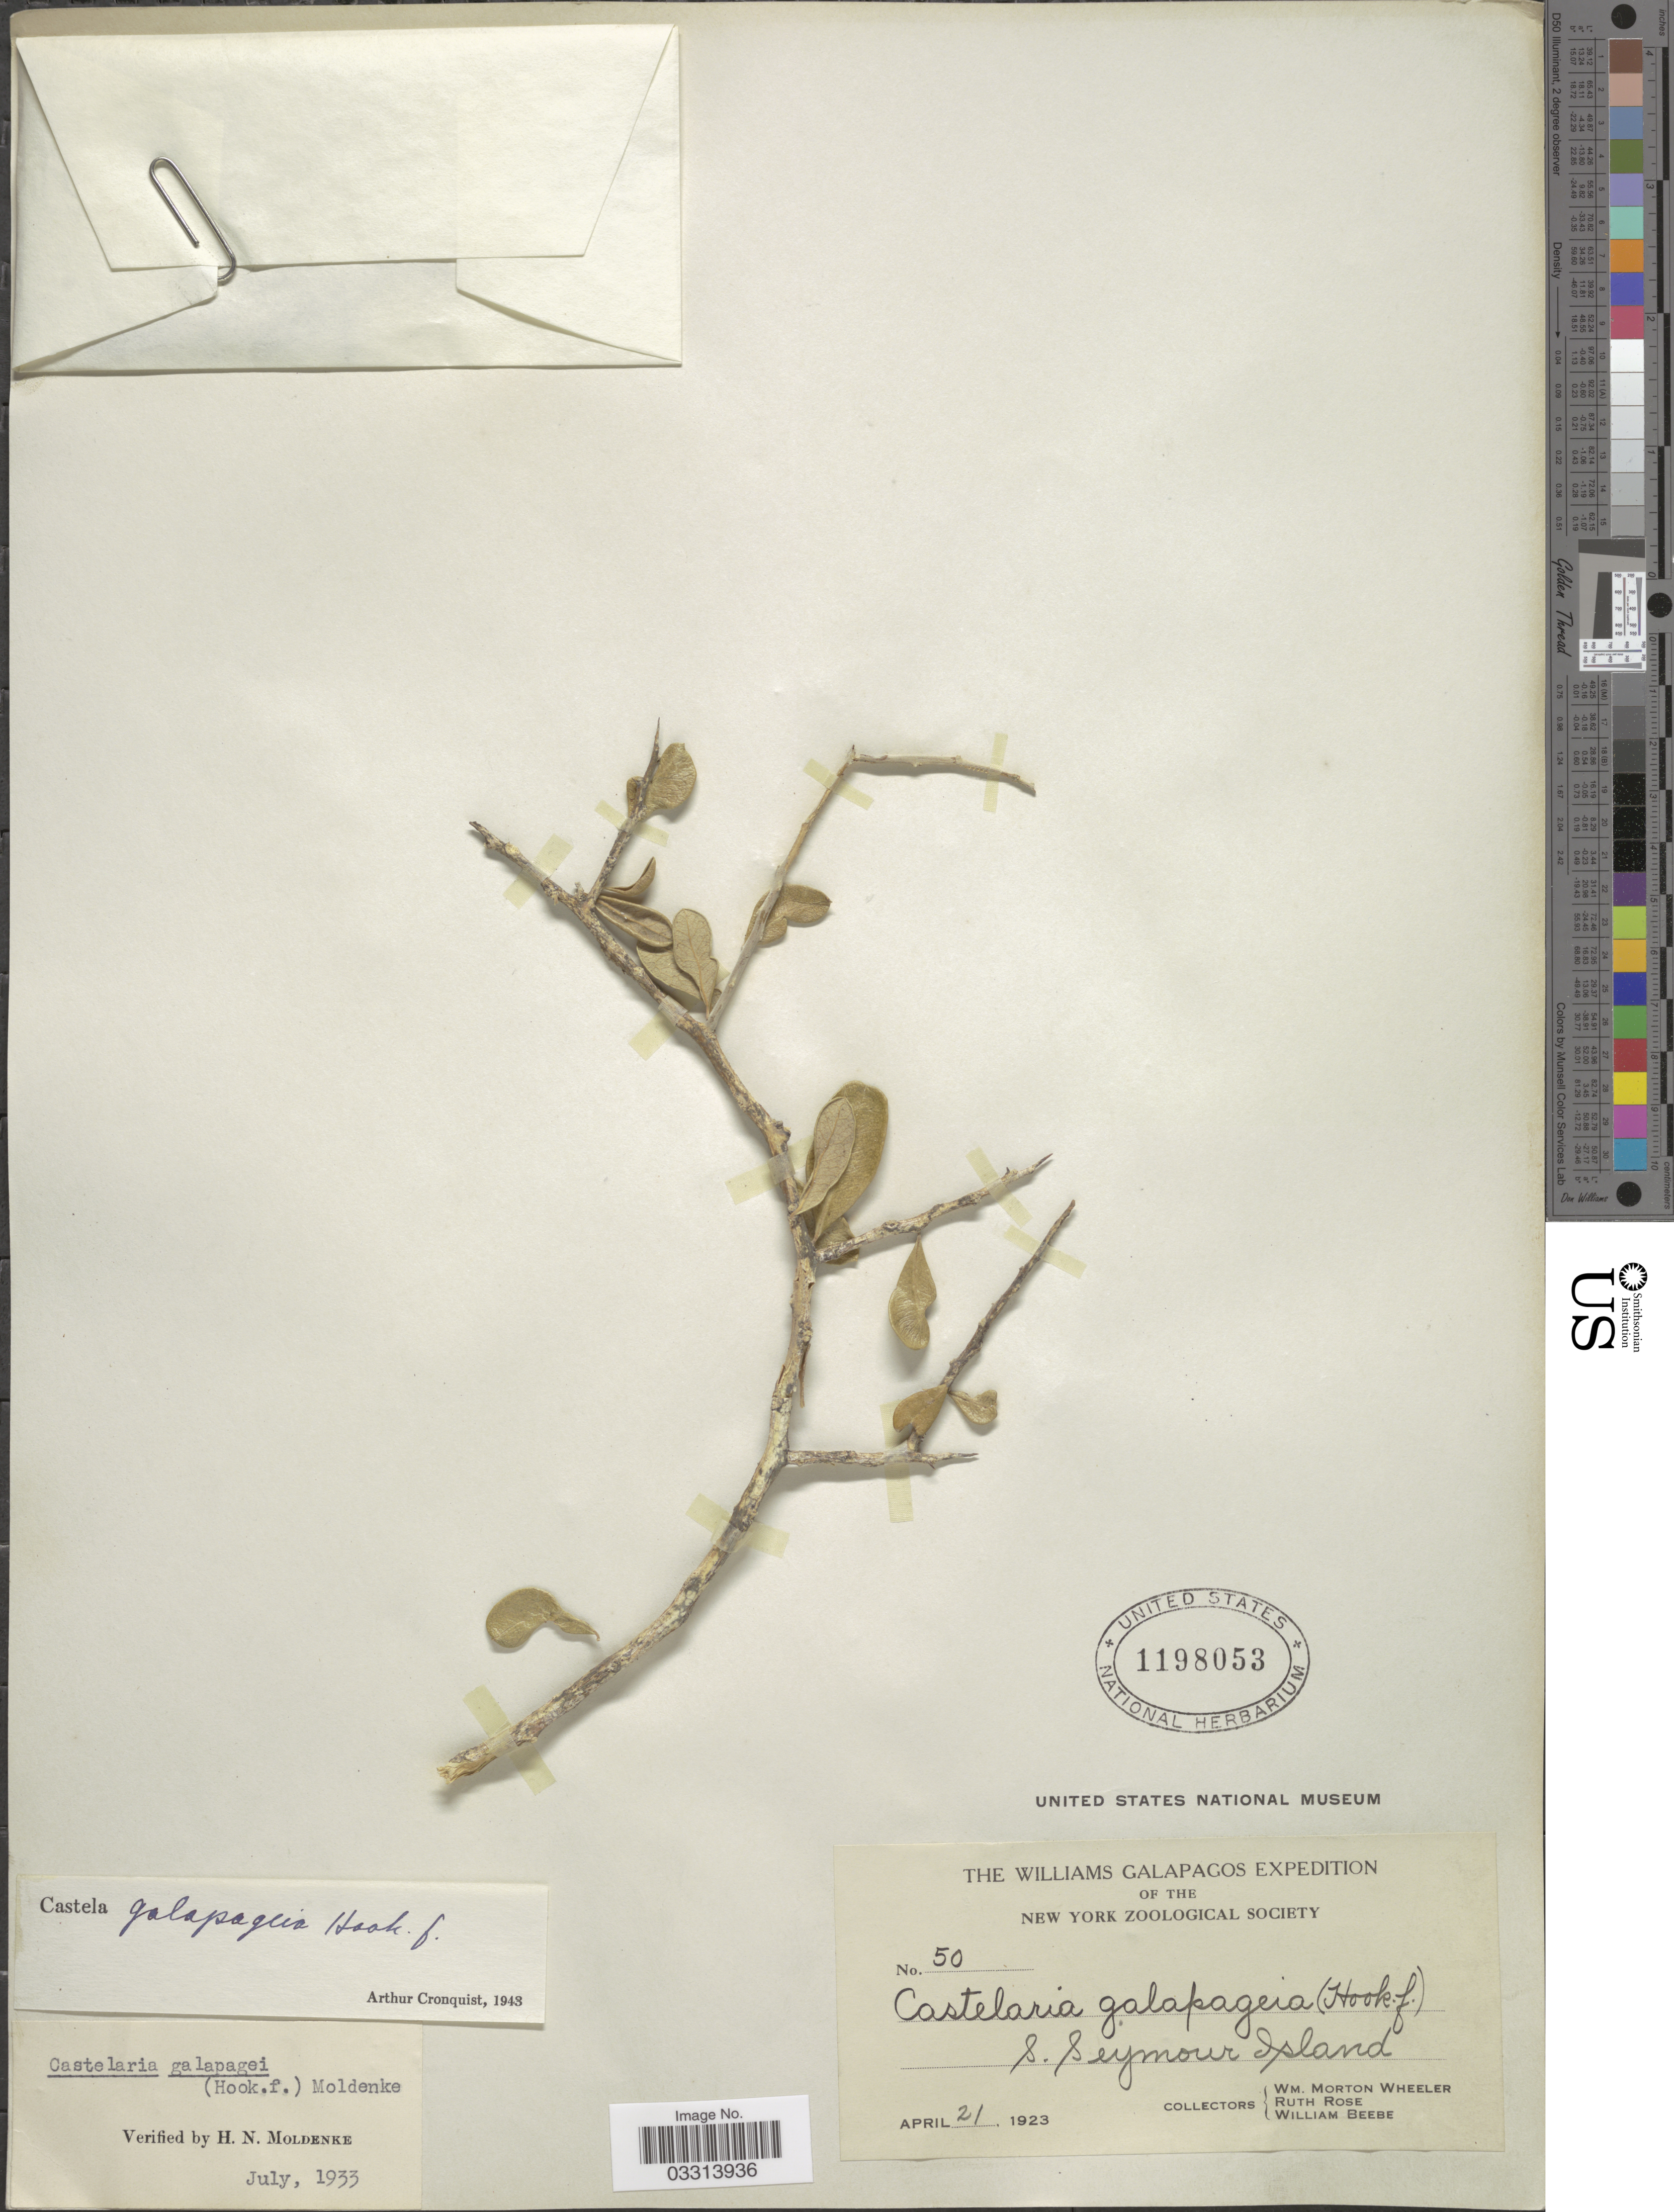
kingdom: Plantae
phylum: Tracheophyta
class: Magnoliopsida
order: Sapindales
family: Simaroubaceae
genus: Castela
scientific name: Castela galapageia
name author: Hook. f.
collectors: W. Wheeler, R. Rose & W. Beebe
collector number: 50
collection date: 1923-04-21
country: Ecuador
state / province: Colón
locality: S. Seymour Island.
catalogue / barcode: US 1198053